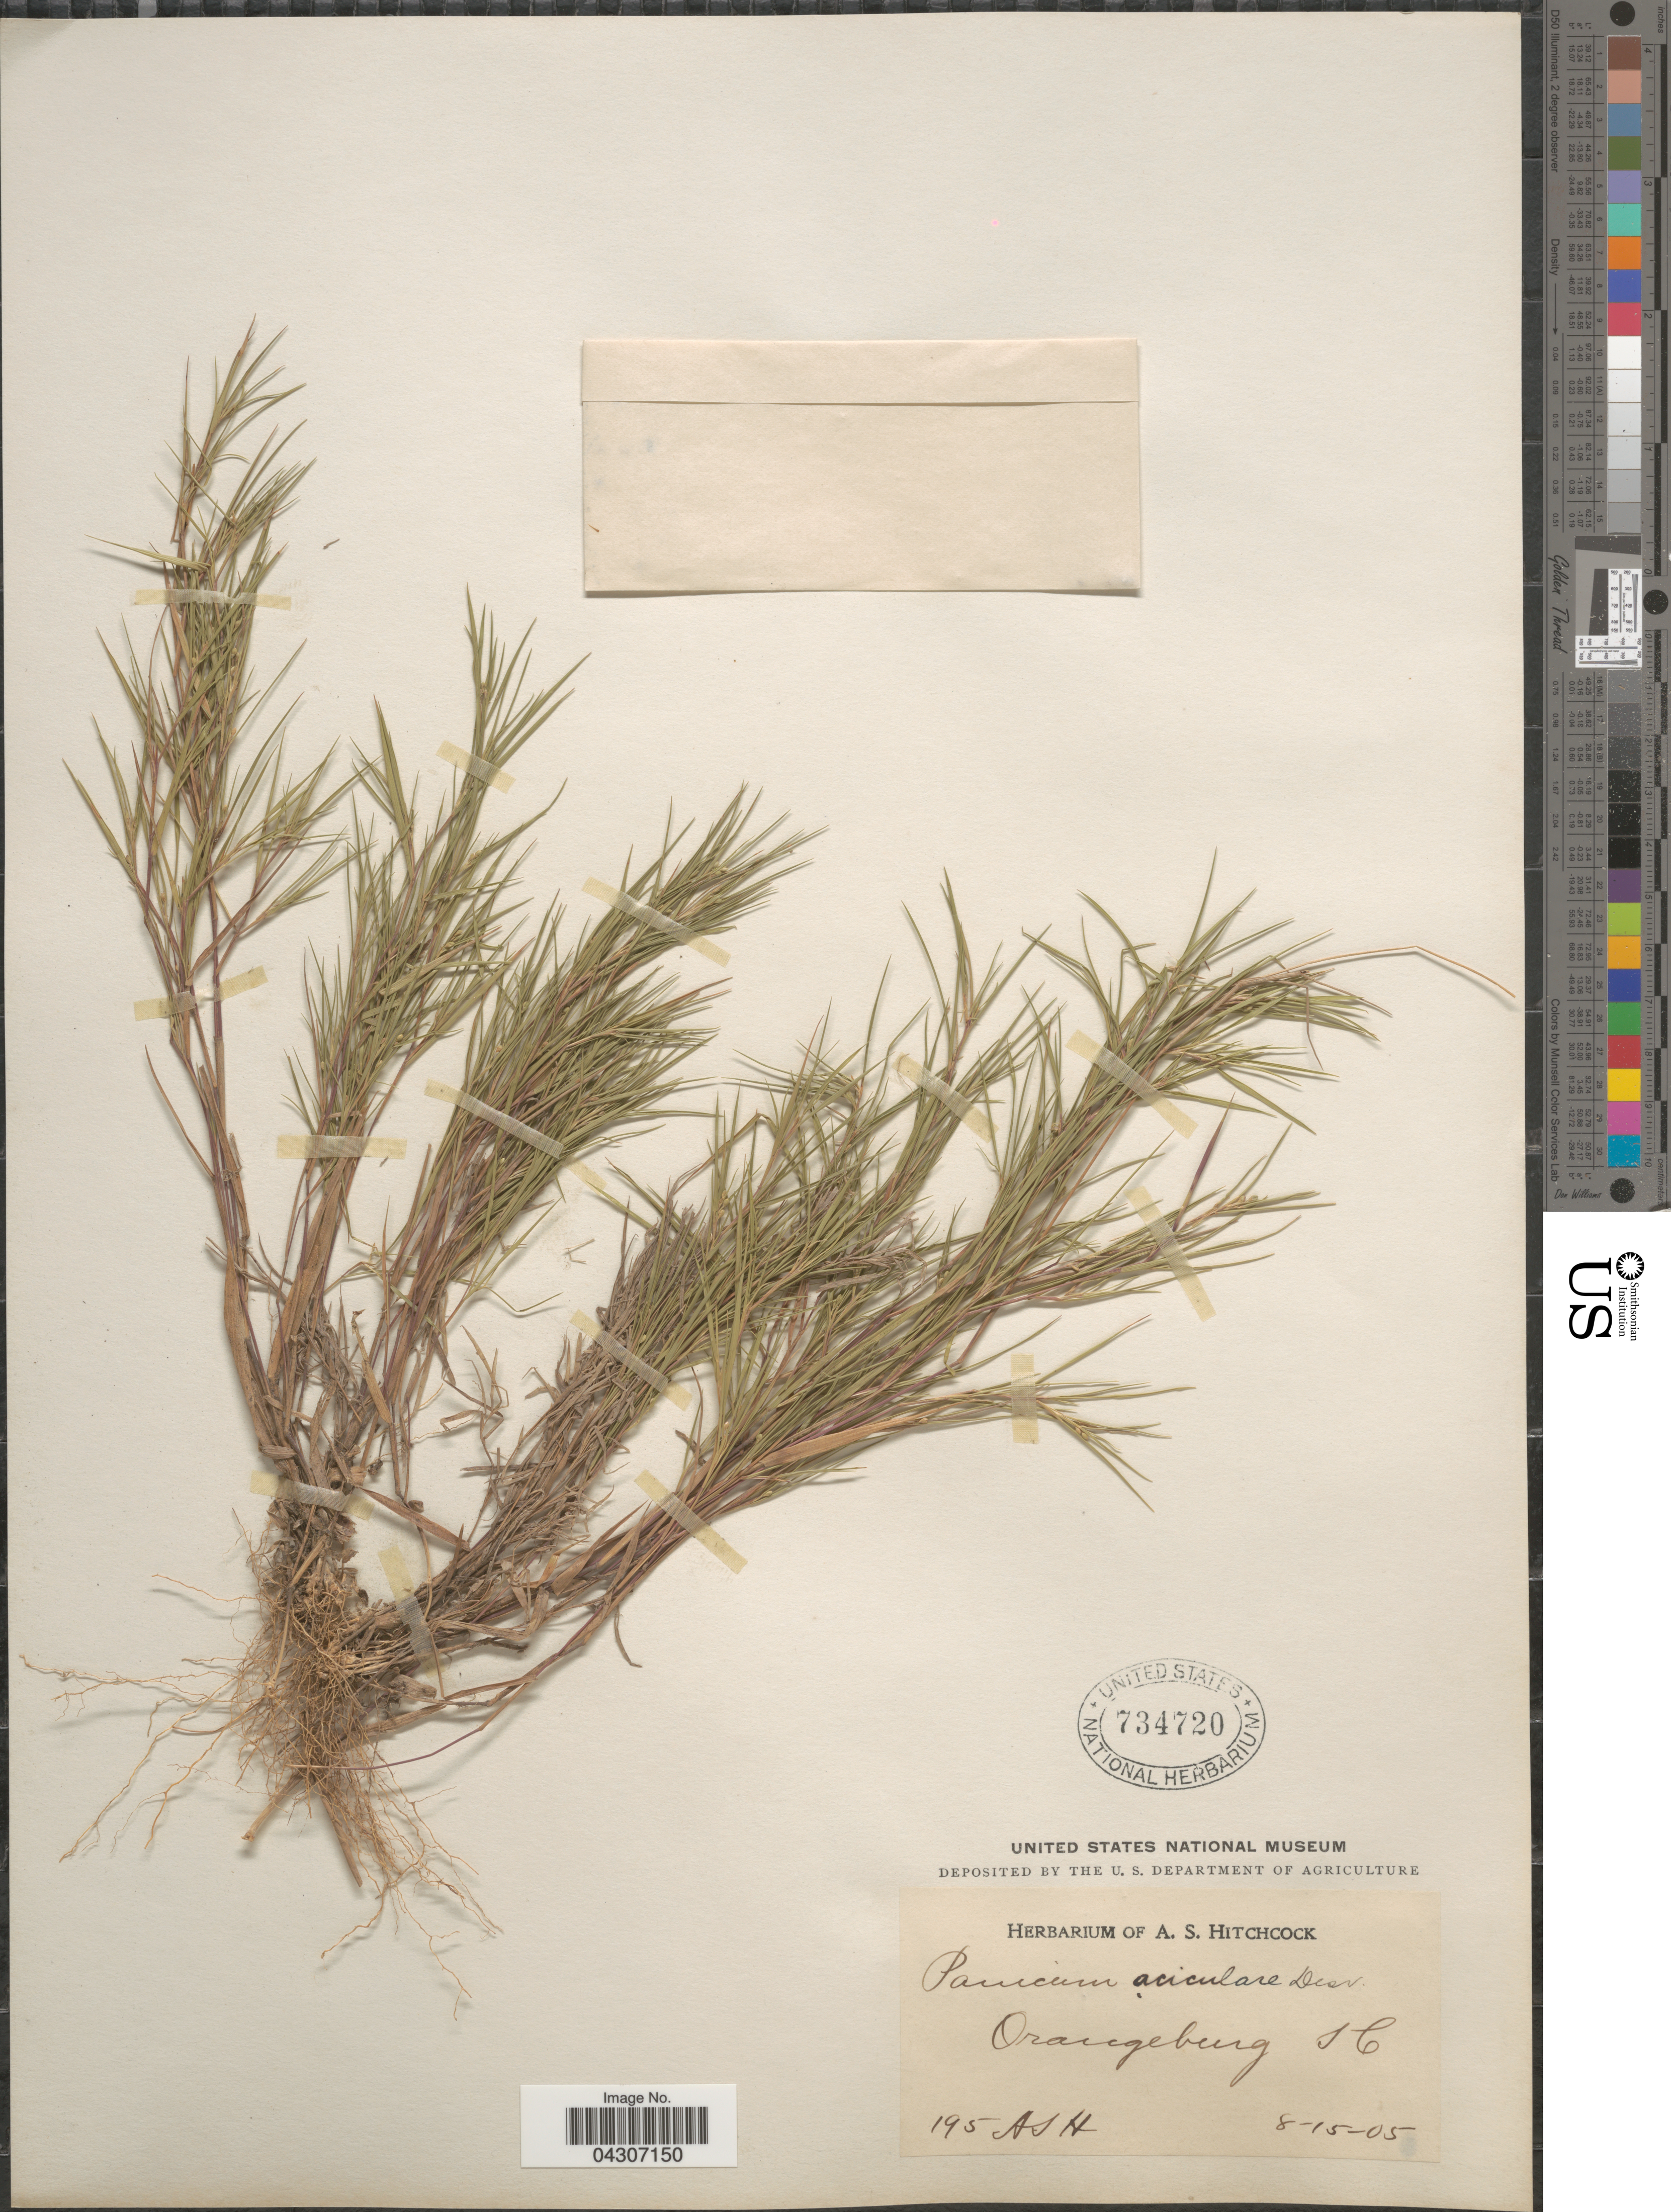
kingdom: Plantae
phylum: Tracheophyta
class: Liliopsida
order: Poales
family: Poaceae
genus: Dichanthelium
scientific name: Dichanthelium aciculare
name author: (Desv. ex Poir.) Gould & C.A. Clark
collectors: A. S. Hitchcock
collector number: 195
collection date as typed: Transcribed d/m/y: 15/8/5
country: United States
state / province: South Carolina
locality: Orangeburg.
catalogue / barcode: US 734720